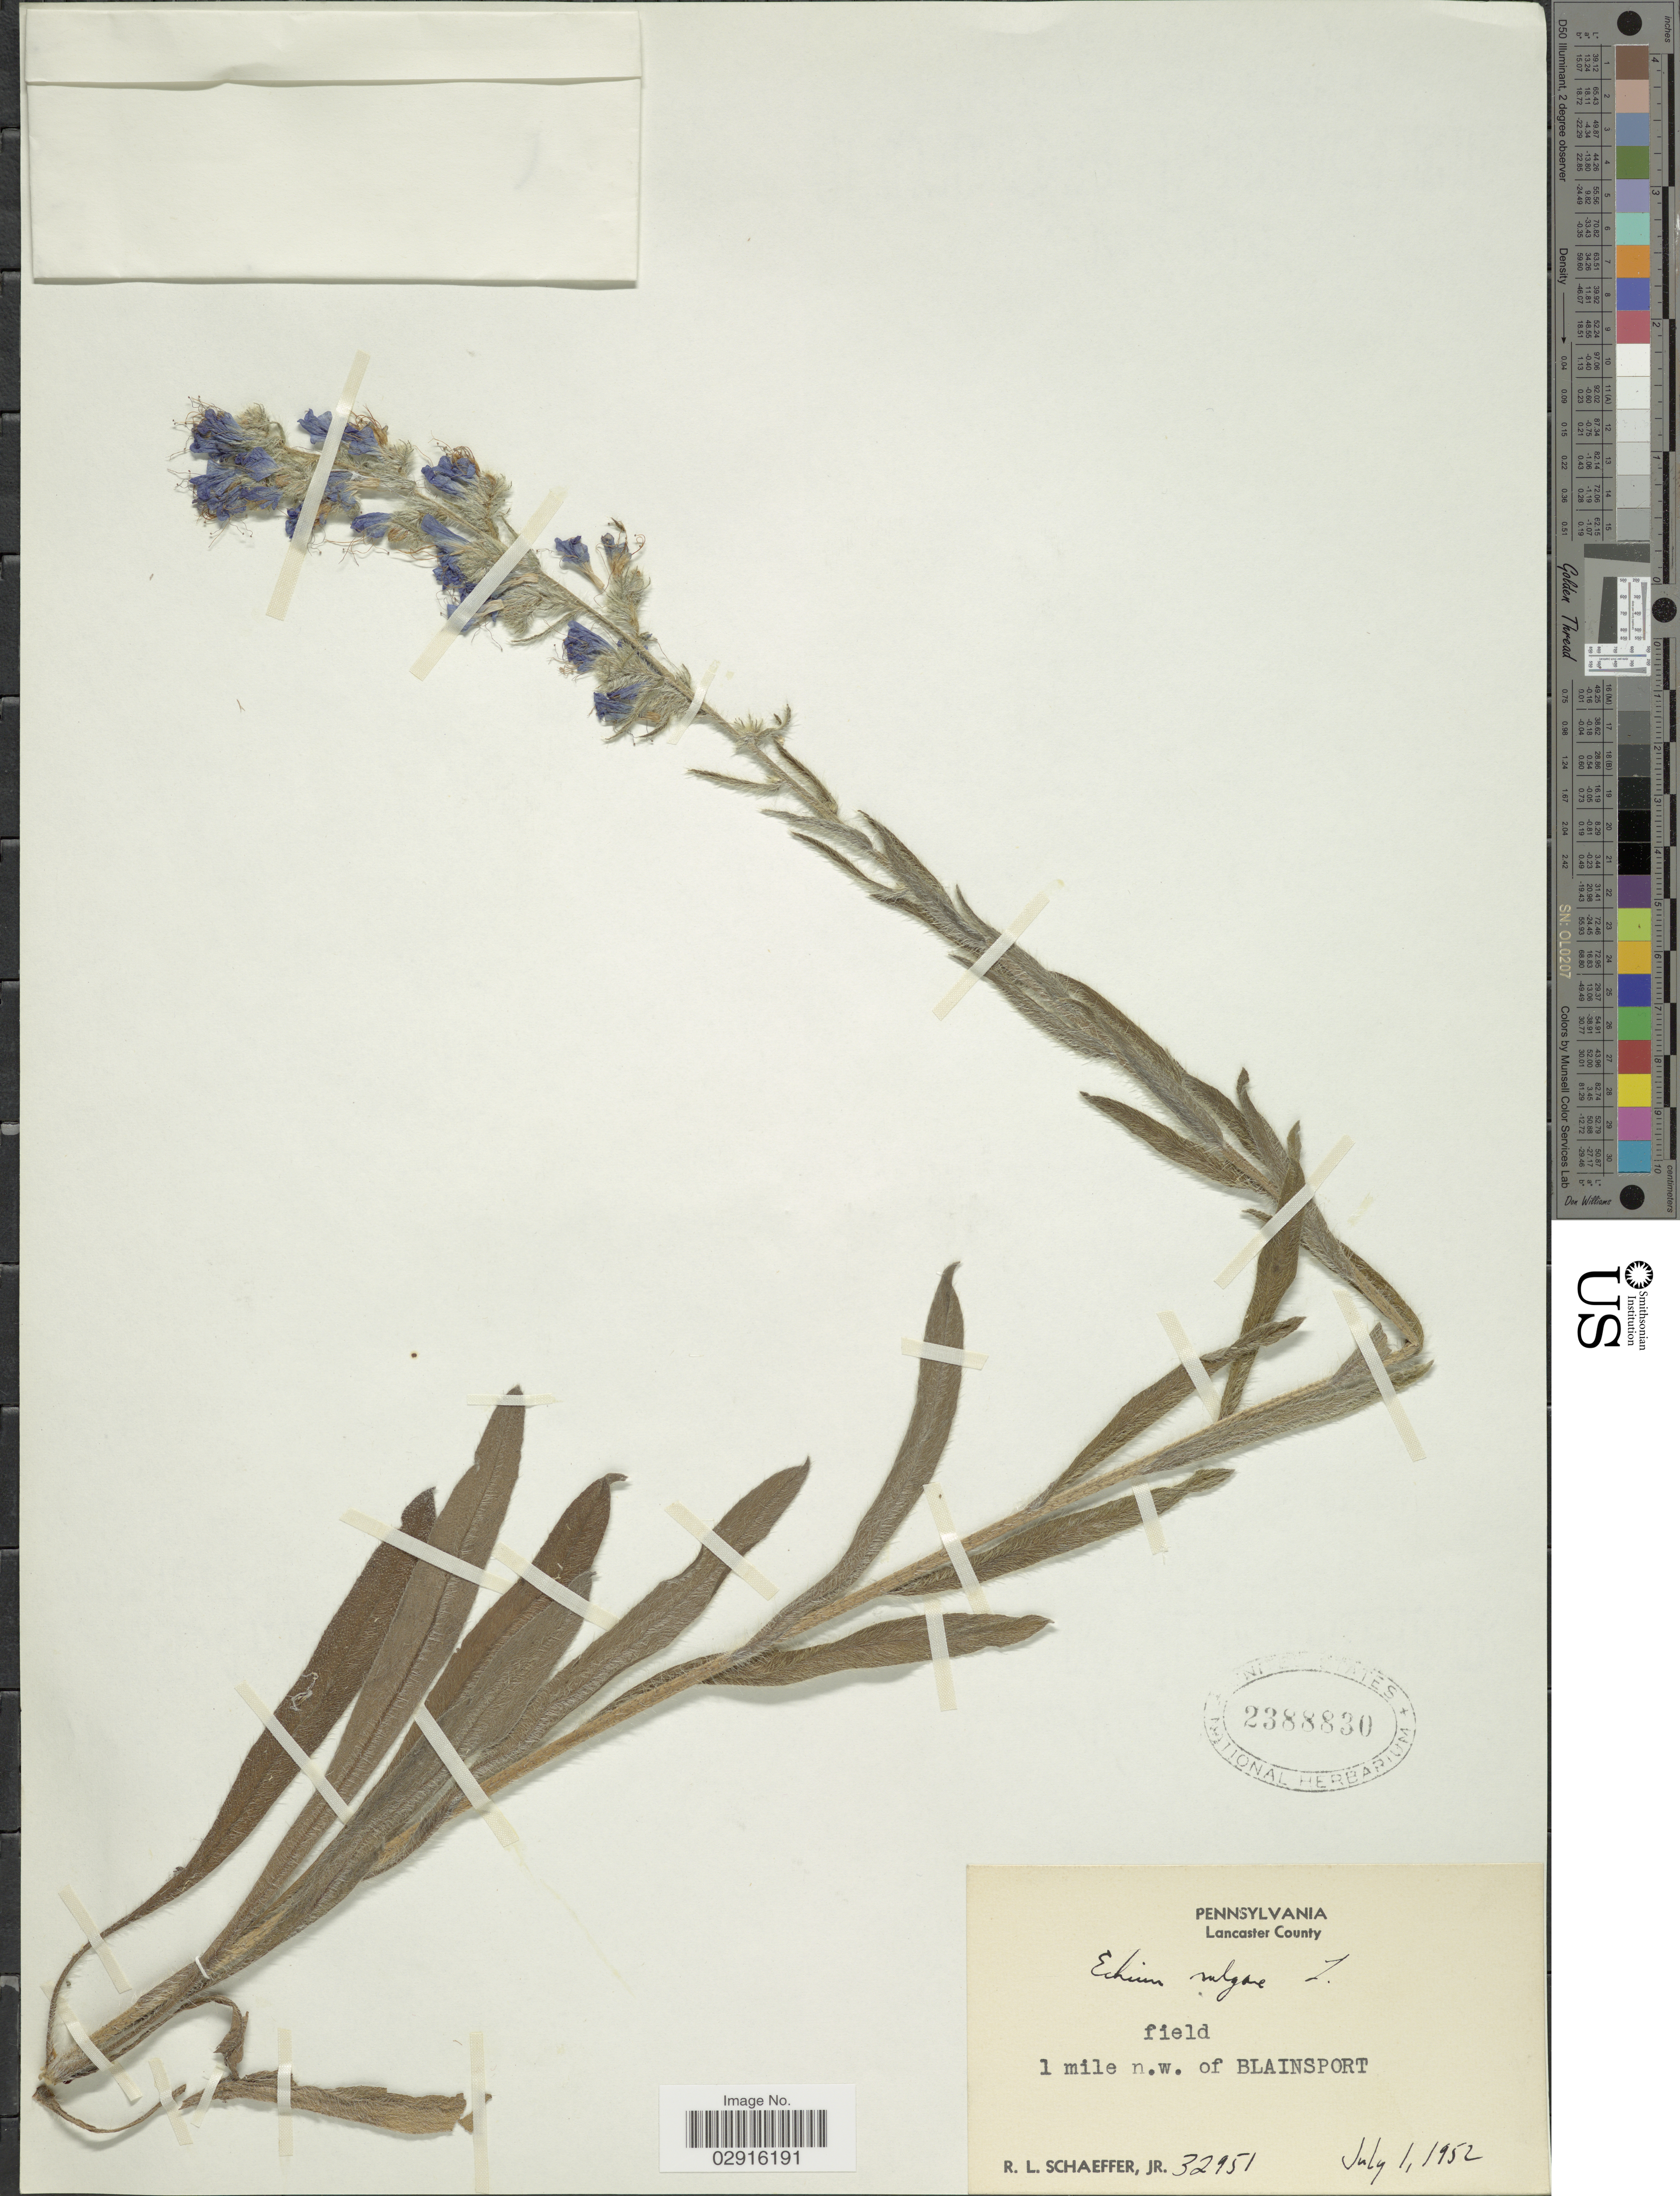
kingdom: Plantae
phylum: Tracheophyta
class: Magnoliopsida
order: Boraginales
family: Boraginaceae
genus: Echium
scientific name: Echium vulgare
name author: L.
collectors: R. L. Schaeffer Jr.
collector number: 32951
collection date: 1952-07-01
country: United States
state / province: Pennsylvania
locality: Lancaster County. Field. 1 mile n.w. of Blainsport.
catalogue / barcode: US 2388830